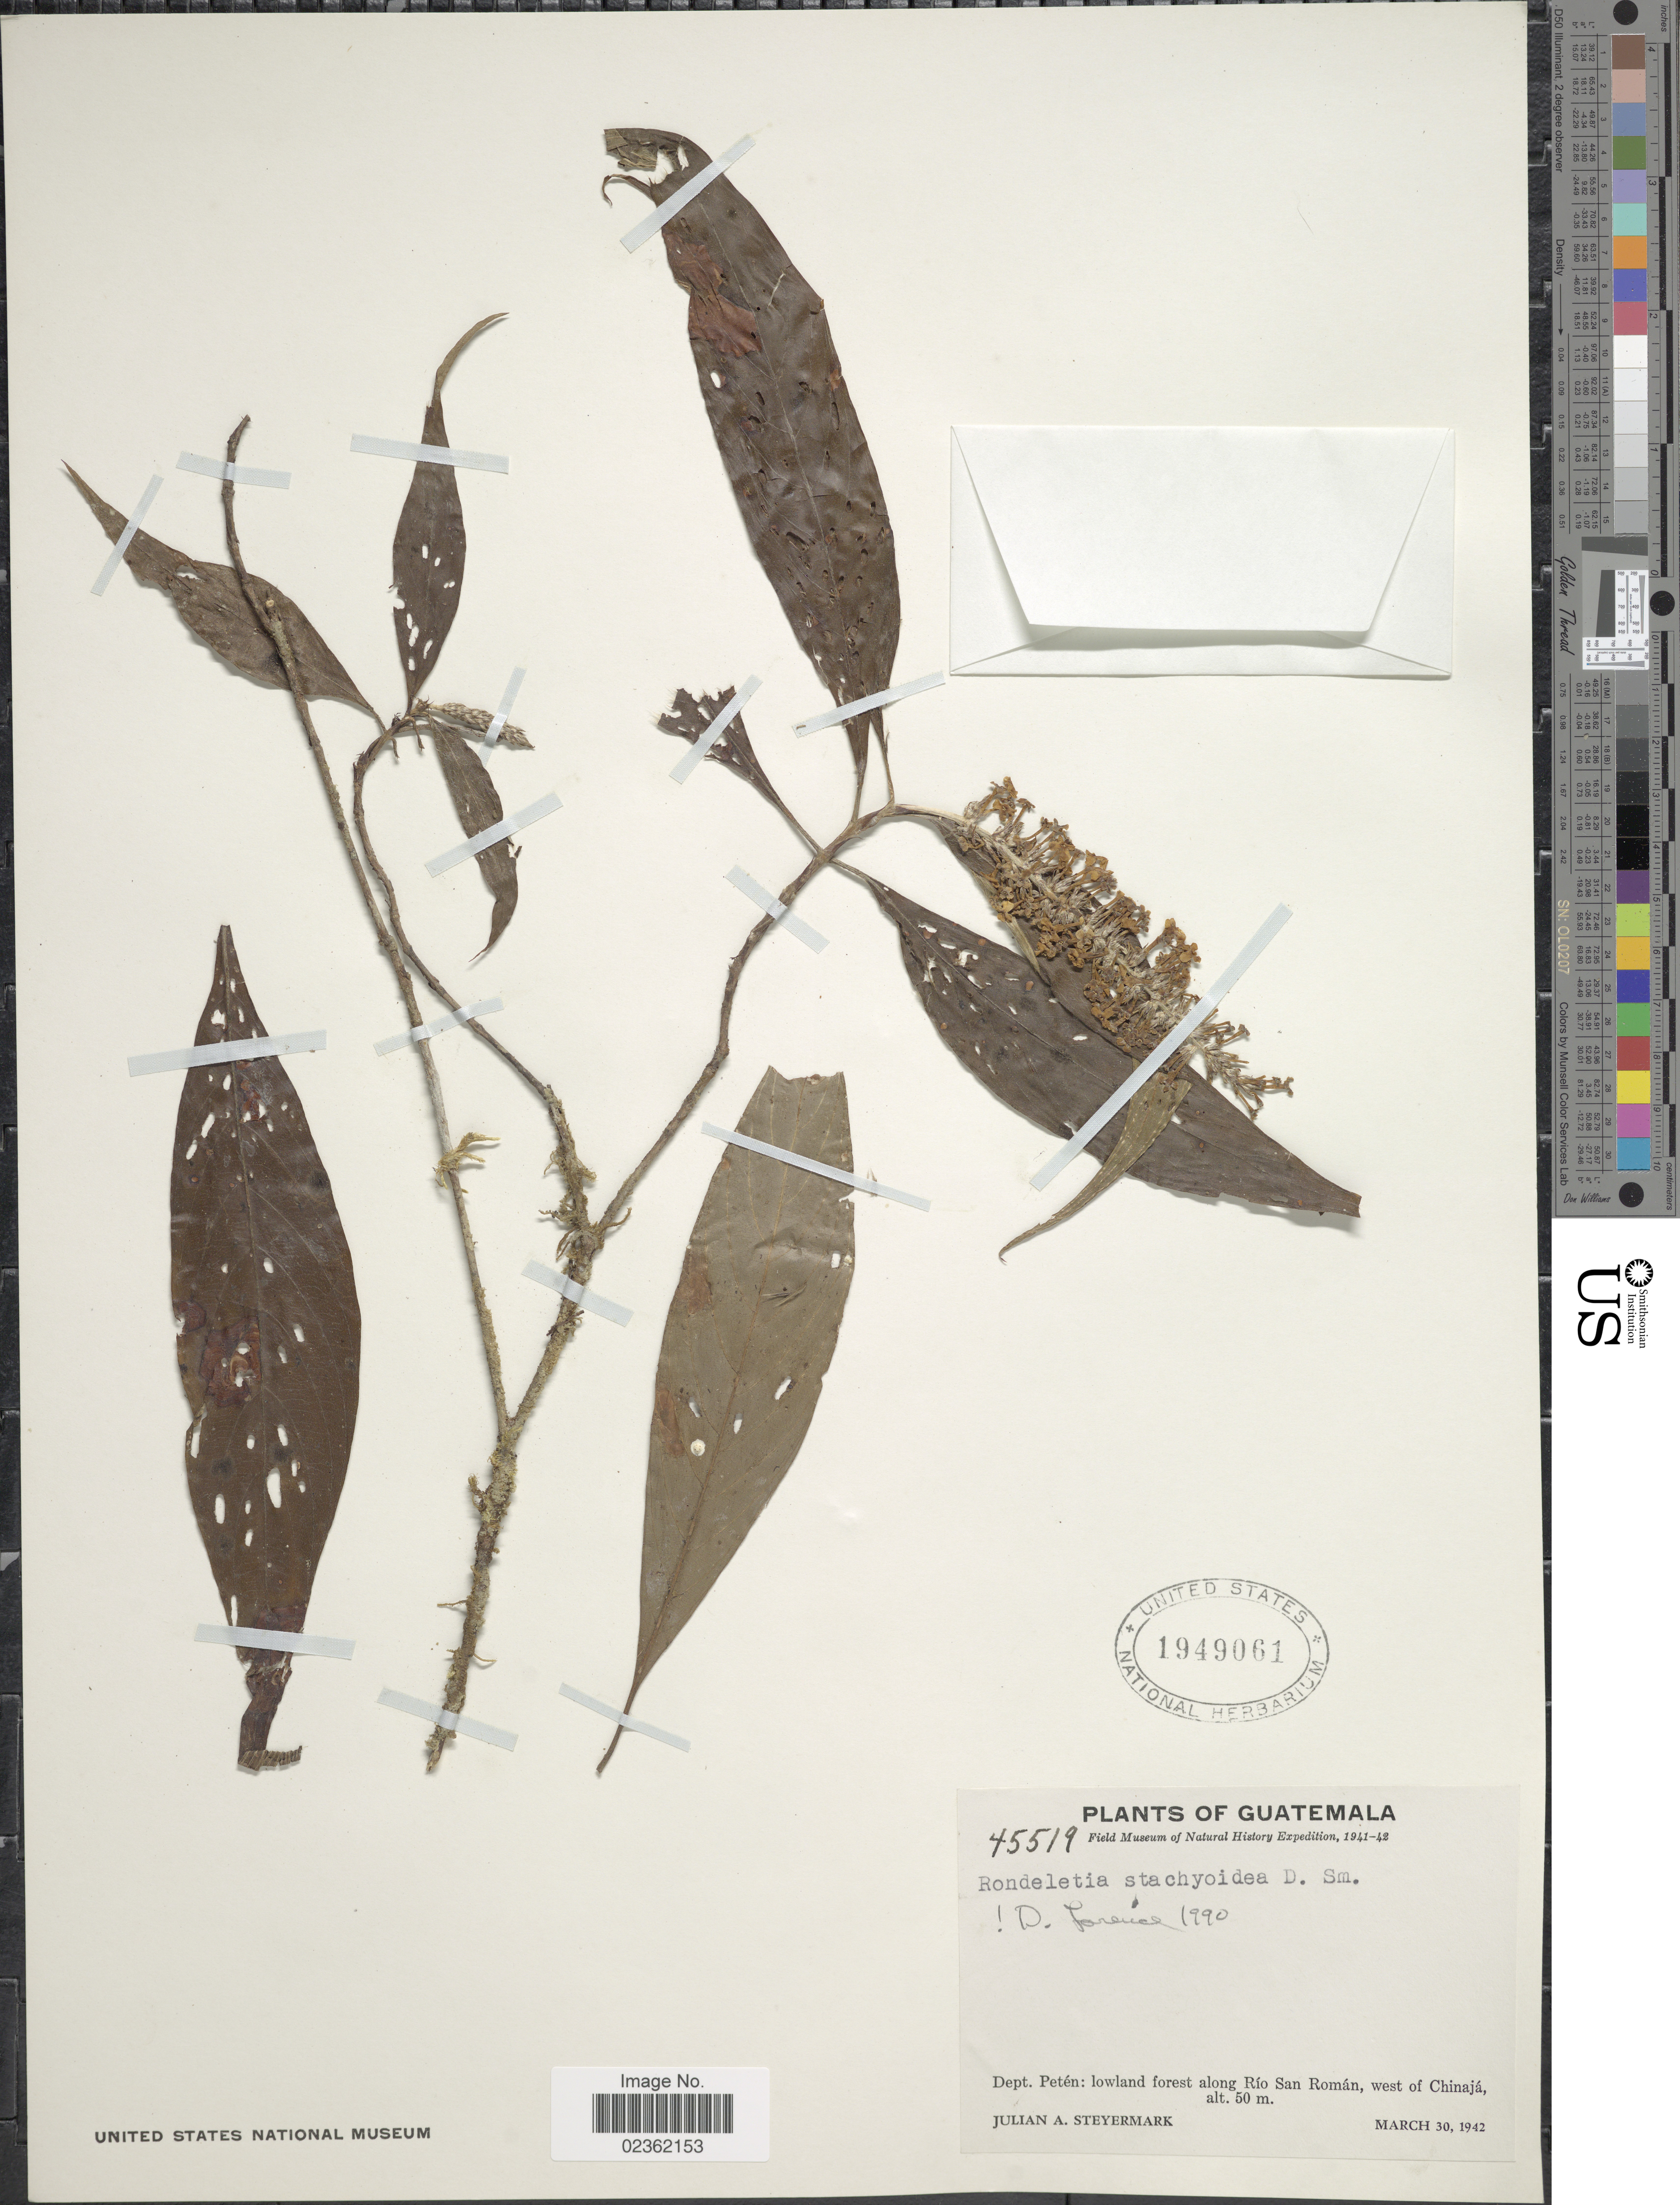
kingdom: Plantae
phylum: Tracheophyta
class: Magnoliopsida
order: Gentianales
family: Rubiaceae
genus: Rondeletia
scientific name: Rondeletia stachyoidea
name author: Donn. Sm.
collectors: J. Steyermark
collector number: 45519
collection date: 1942-03-30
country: Guatemala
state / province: El Petén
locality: Dept. Peten: lowland forest along Rio San Roman, west of Chinaja.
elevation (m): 50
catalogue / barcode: US 1949061